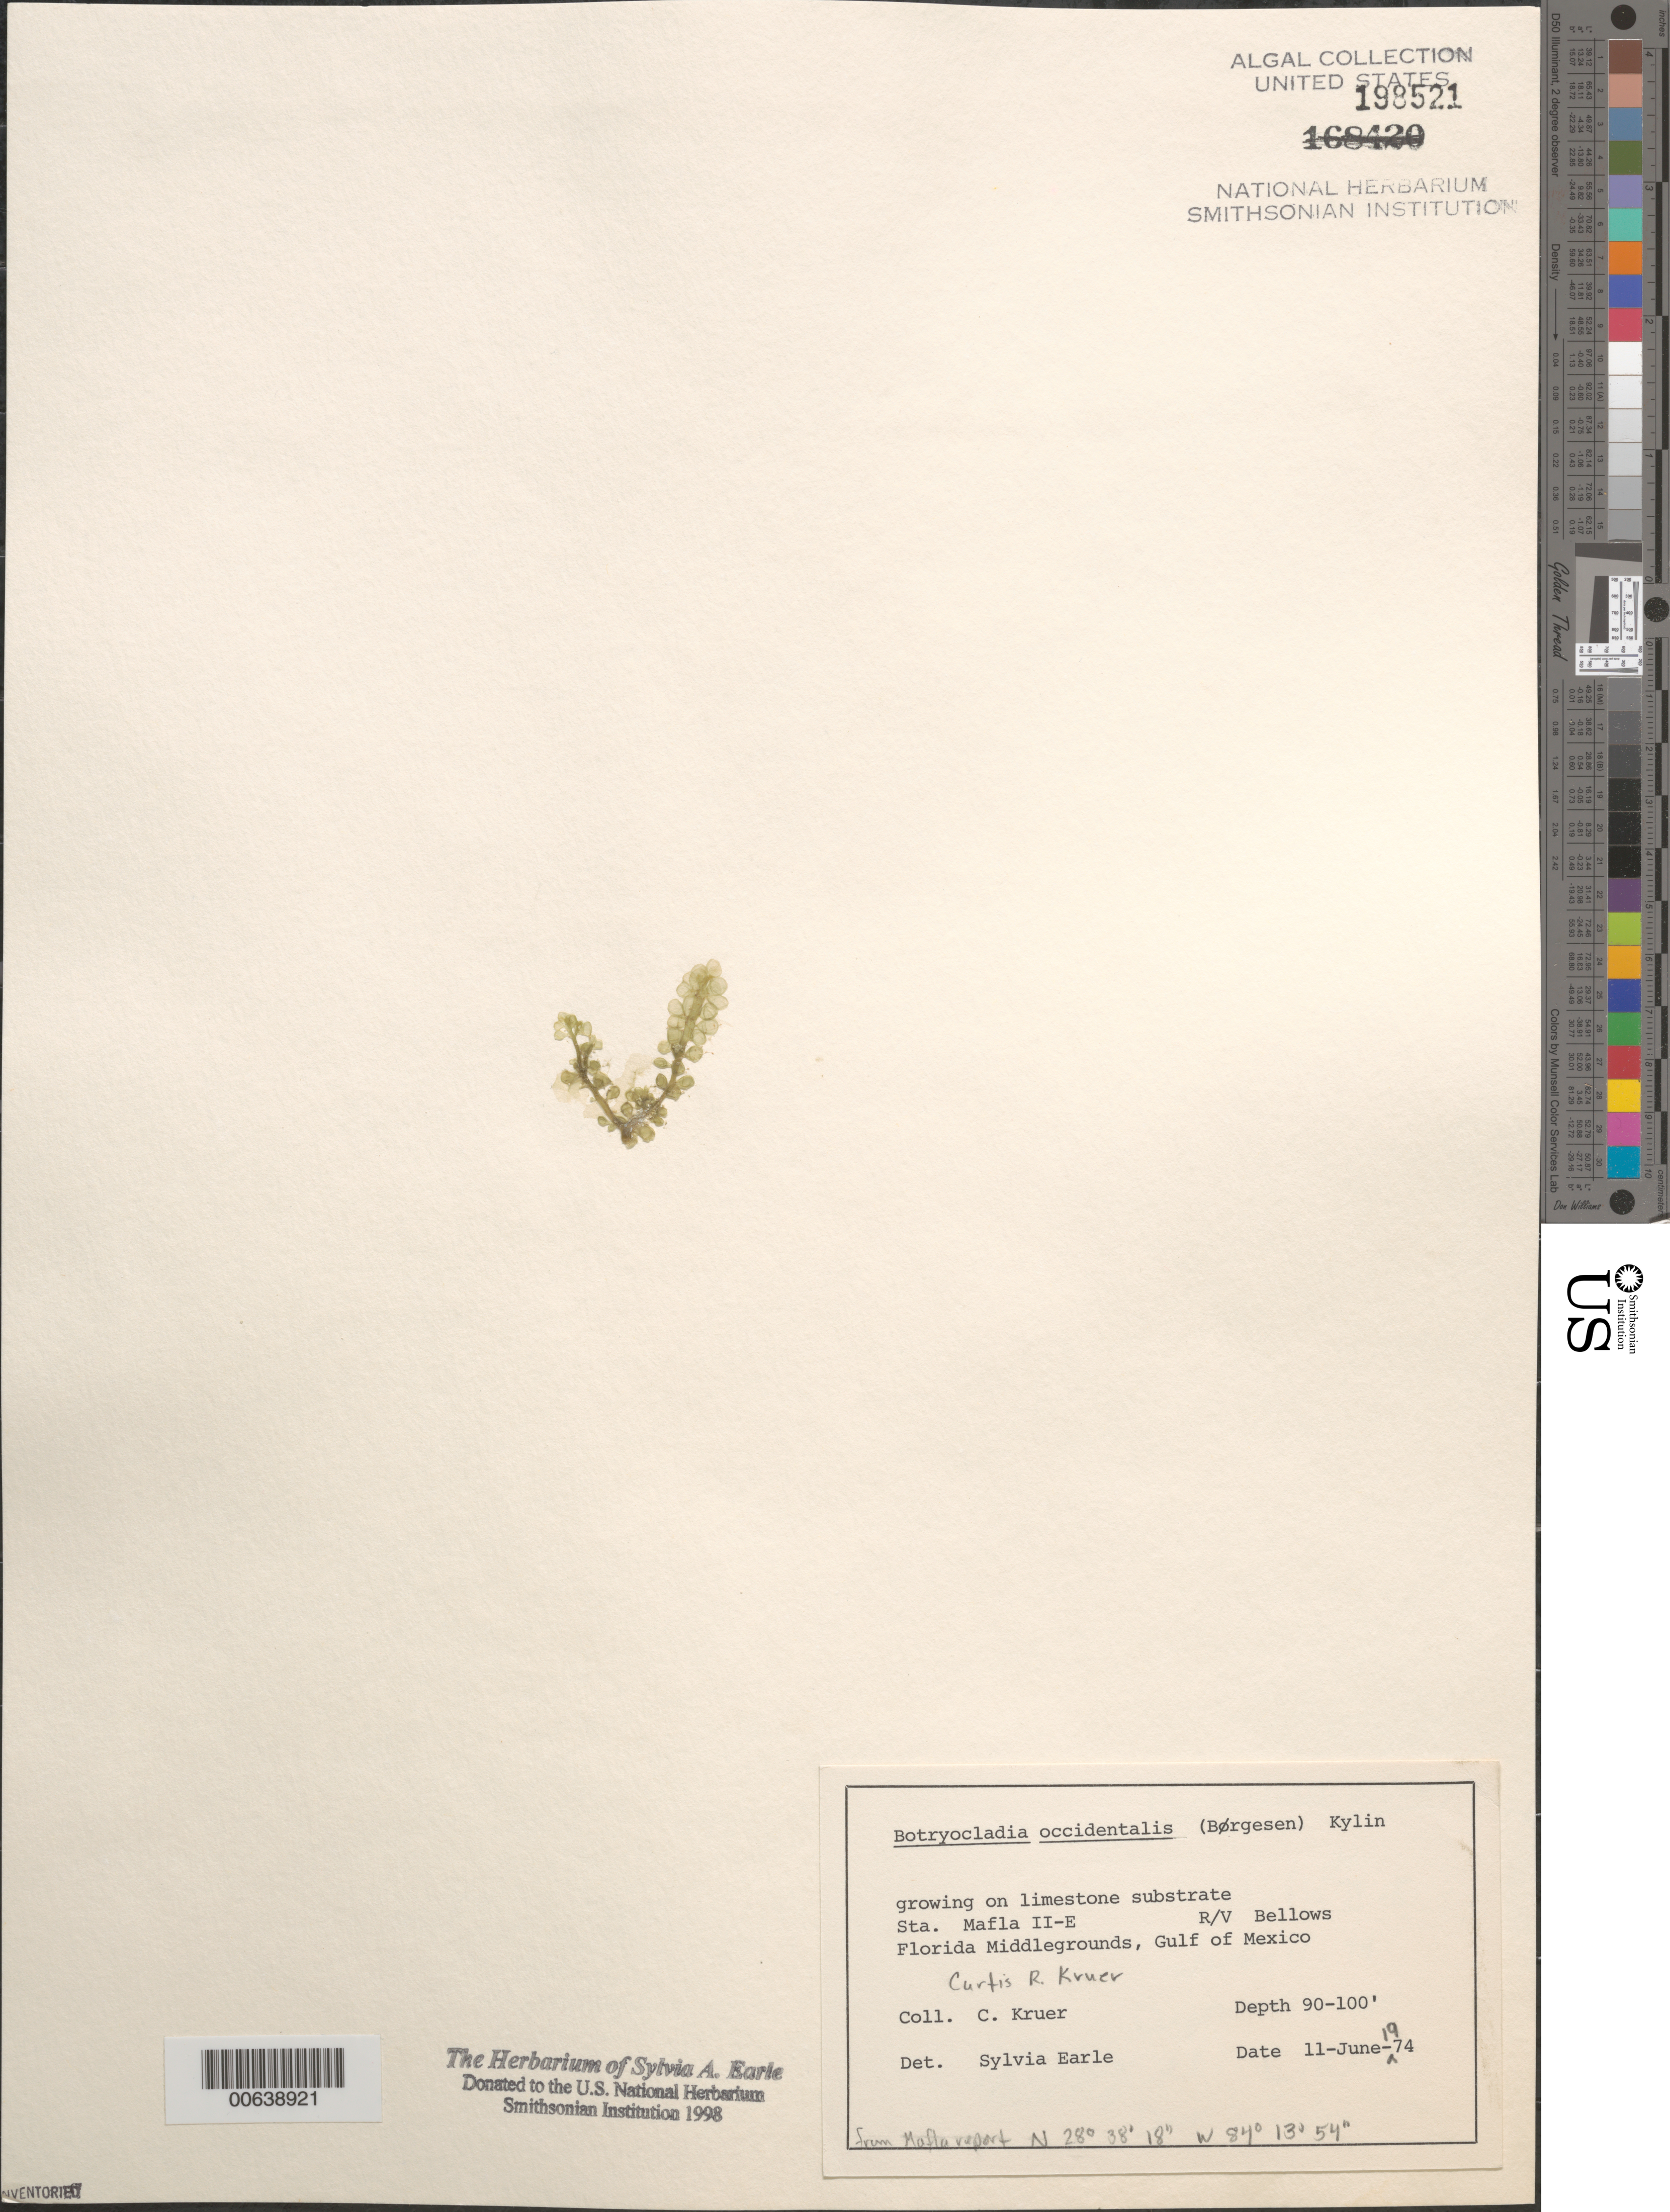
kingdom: Plantae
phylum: Rhodophyta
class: Florideophyceae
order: Rhodymeniales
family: Rhodymeniaceae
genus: Botryocladia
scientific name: Botryocladia occidentalis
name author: (Børgesen) Kylin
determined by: Earle, S. A.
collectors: C. Kruer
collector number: Station MAFLA LI-E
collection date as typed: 11 Jun 1974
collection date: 1974-06-11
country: United States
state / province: Florida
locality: Florida Middle Grounds, Gulf of Mexico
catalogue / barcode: US 198521